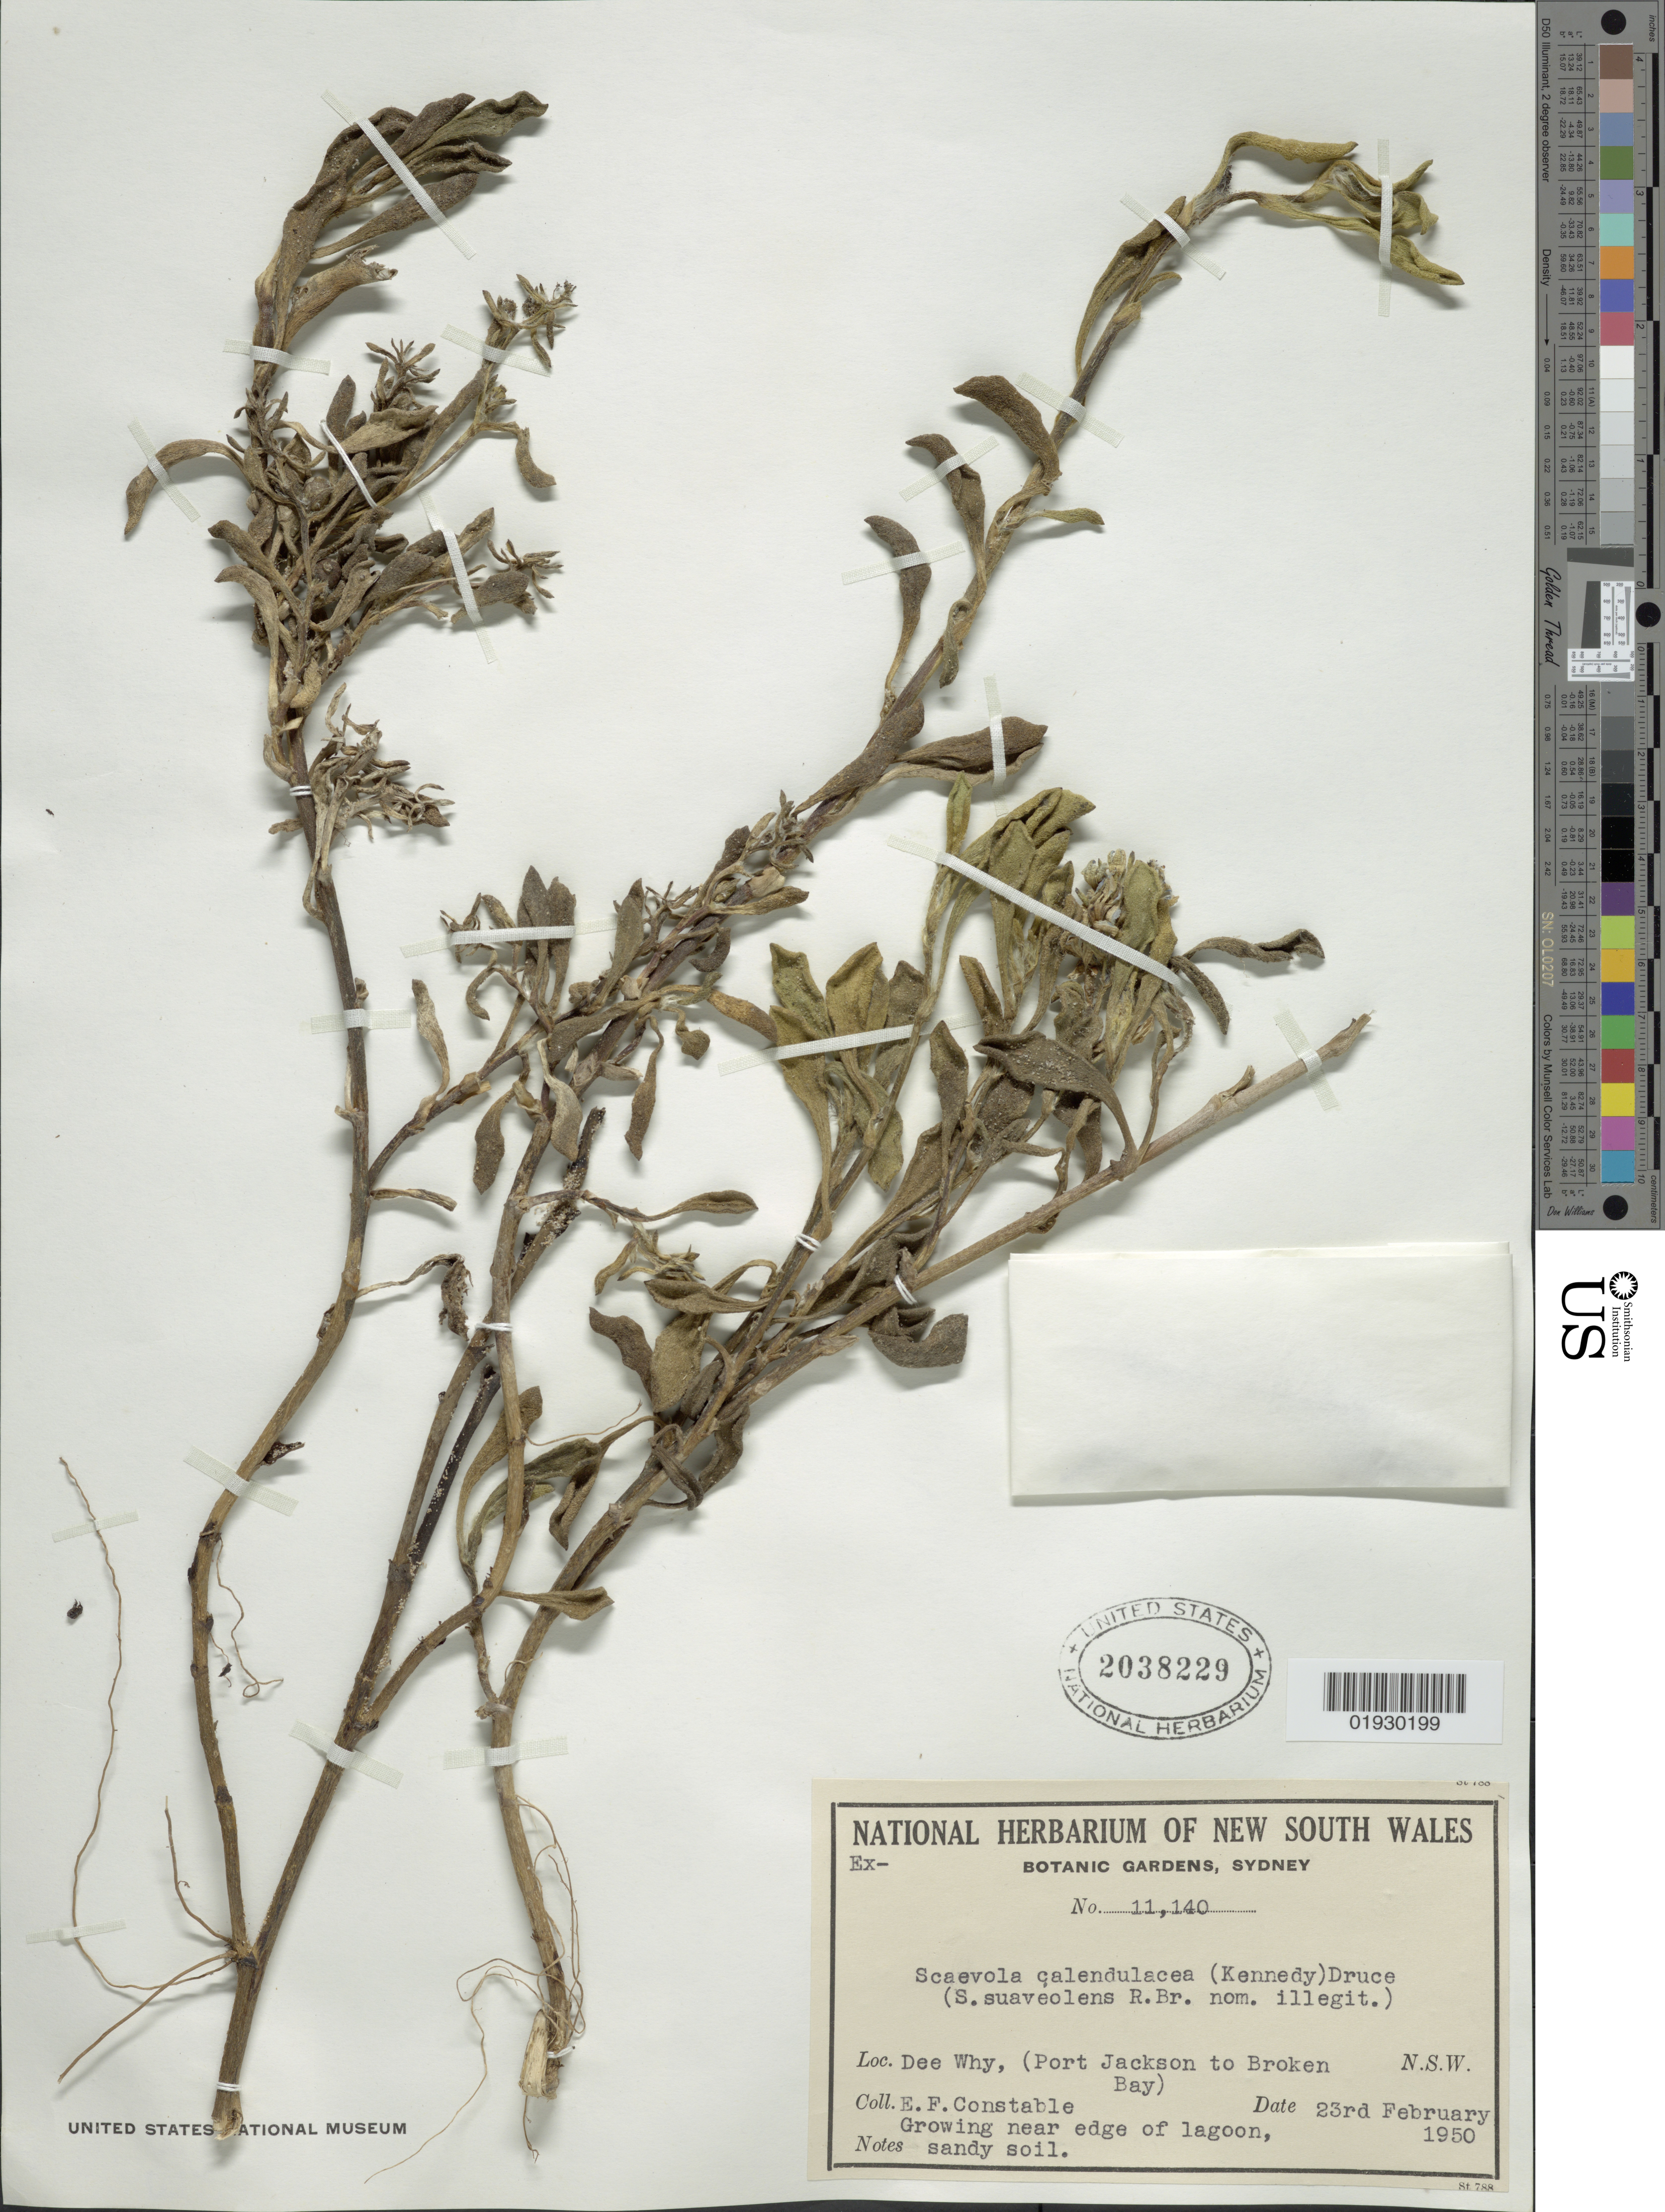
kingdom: Plantae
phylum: Tracheophyta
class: Magnoliopsida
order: Asterales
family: Goodeniaceae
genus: Scaevola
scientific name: Scaevola calendulacea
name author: Druce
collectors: E. F. Constable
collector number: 11140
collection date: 1950-02-23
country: Australia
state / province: New South Wales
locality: Dee Why, (Port Jackson to Broken Bay). N.S.W.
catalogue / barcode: US 2038229